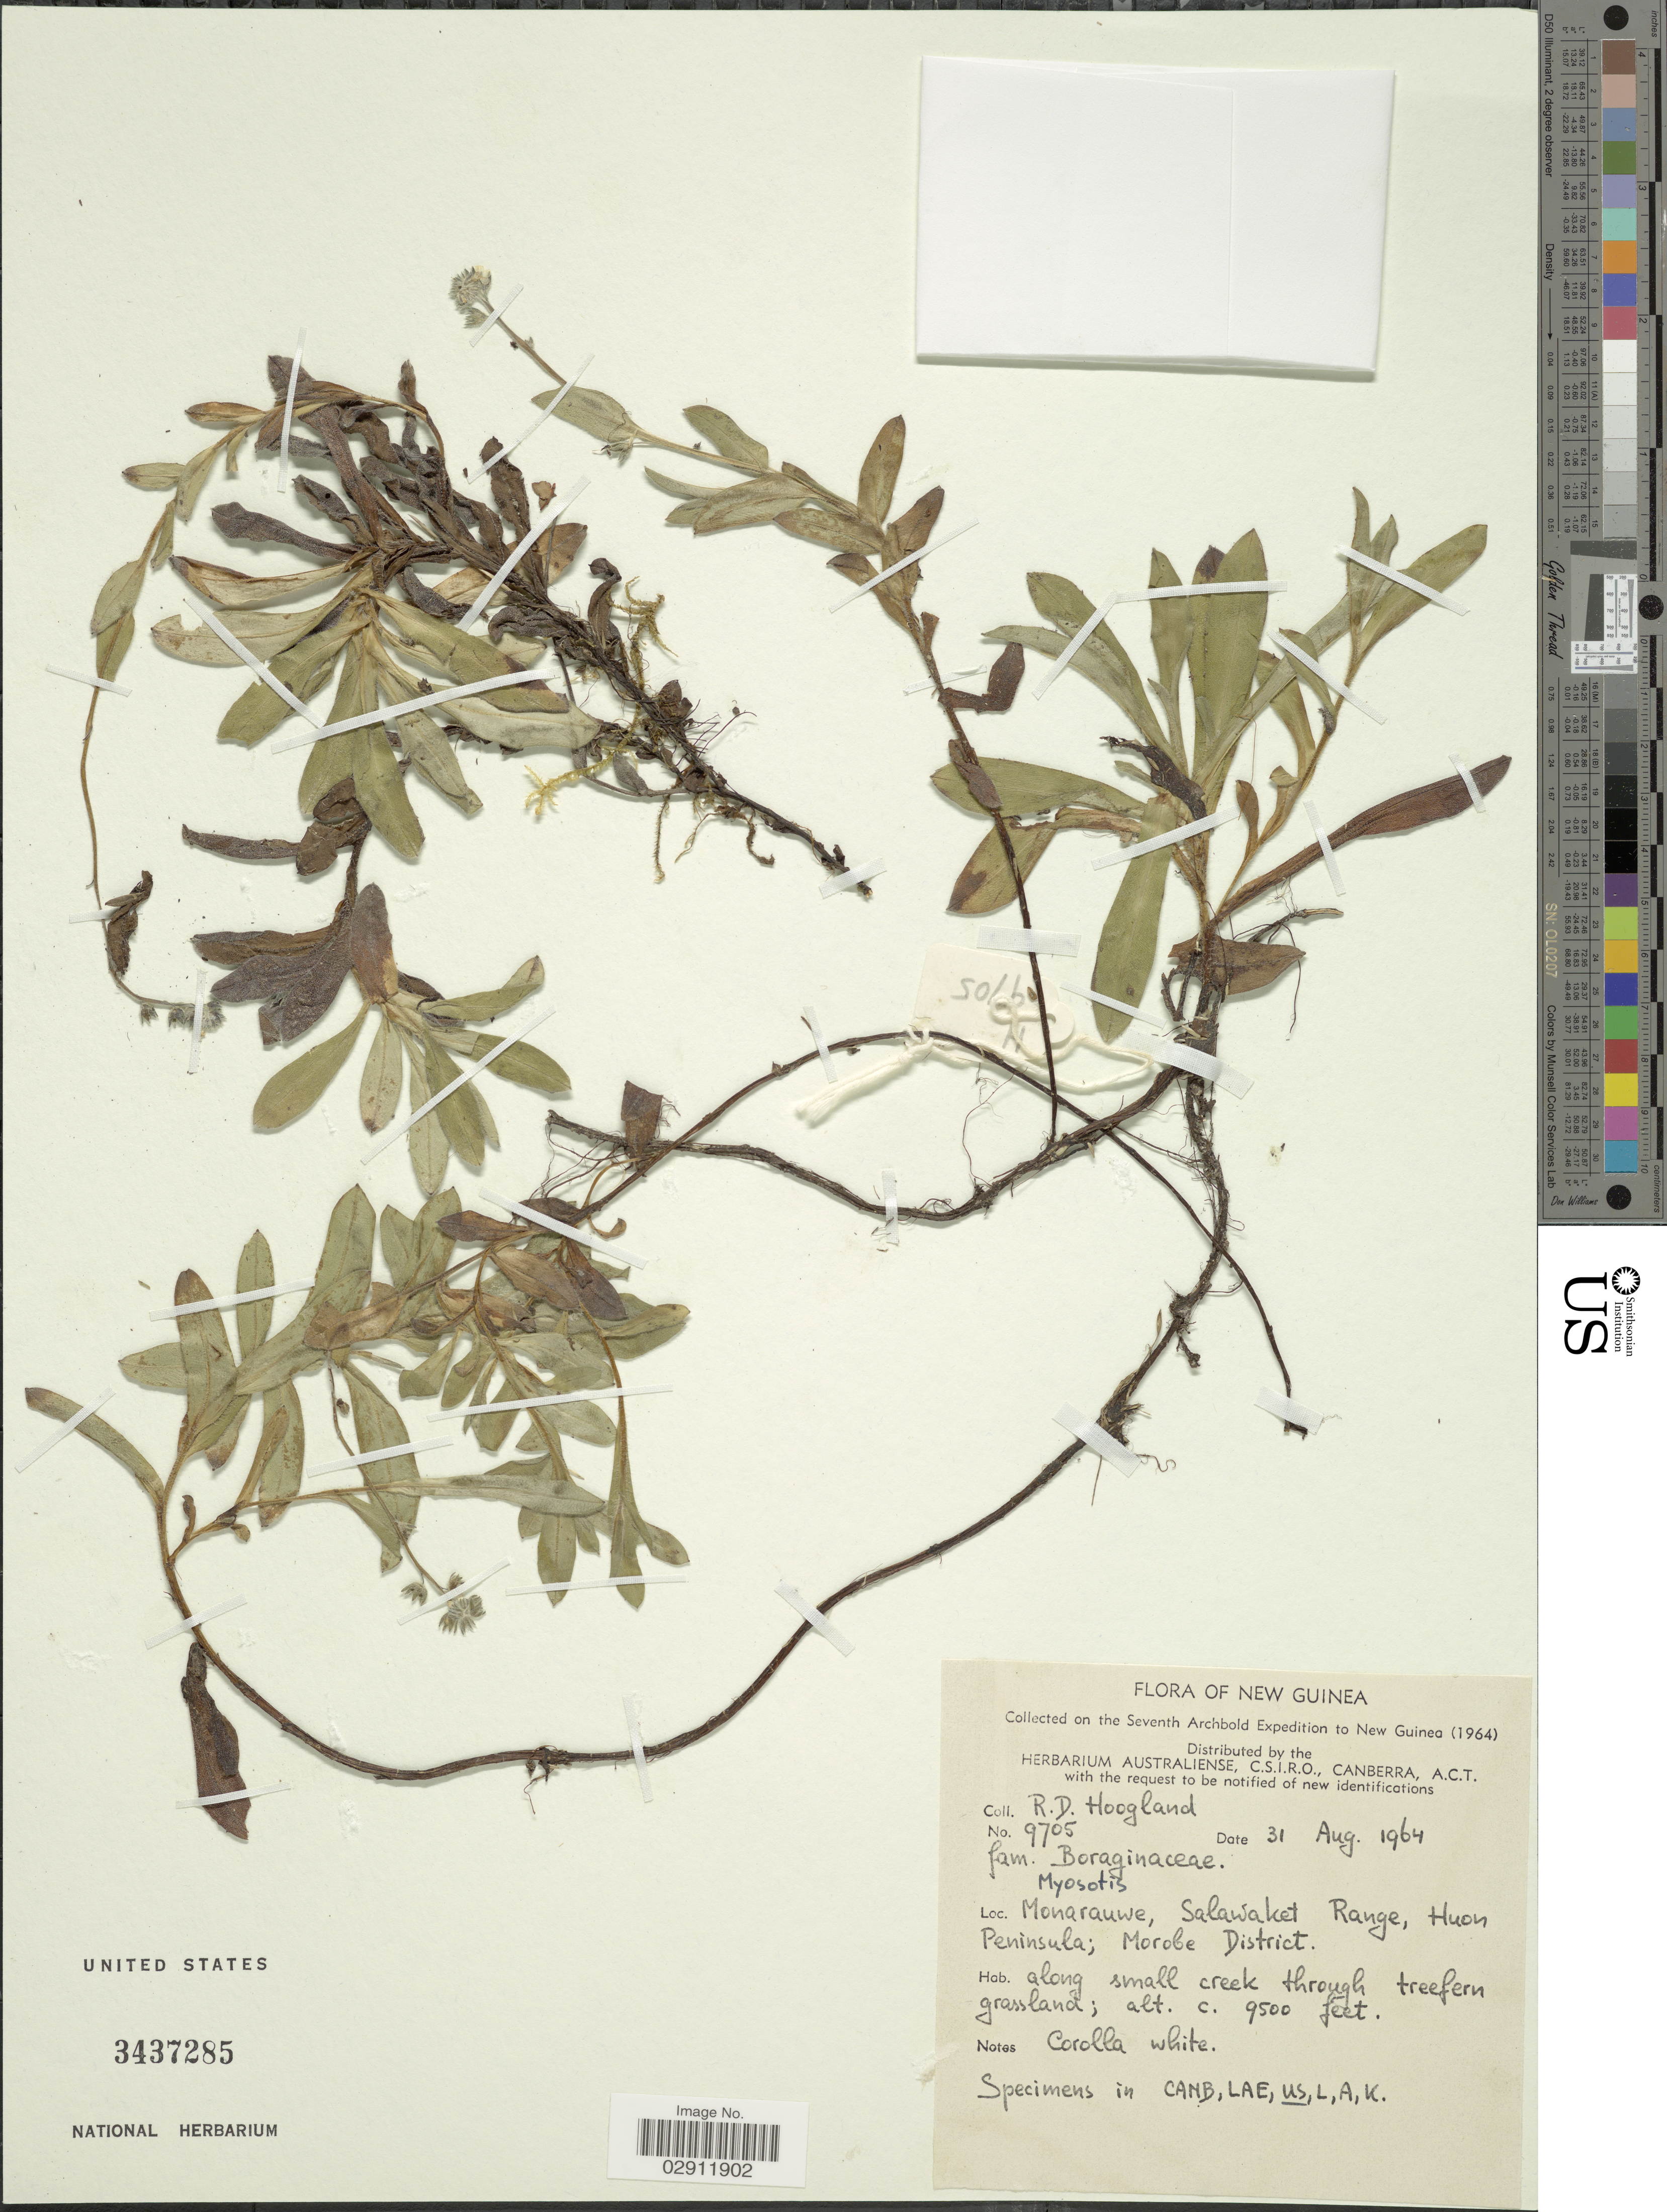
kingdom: Plantae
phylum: Tracheophyta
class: Magnoliopsida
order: Boraginales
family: Boraginaceae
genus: Myosotis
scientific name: Myosotis sp.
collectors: R. D. Hoogland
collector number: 9705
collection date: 1964-08-31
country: Papua New Guinea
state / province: Morobe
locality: Monarauwe, Salawaket Range, Huon Peninsula; Morobe District.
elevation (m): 2896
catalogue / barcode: US 3437285